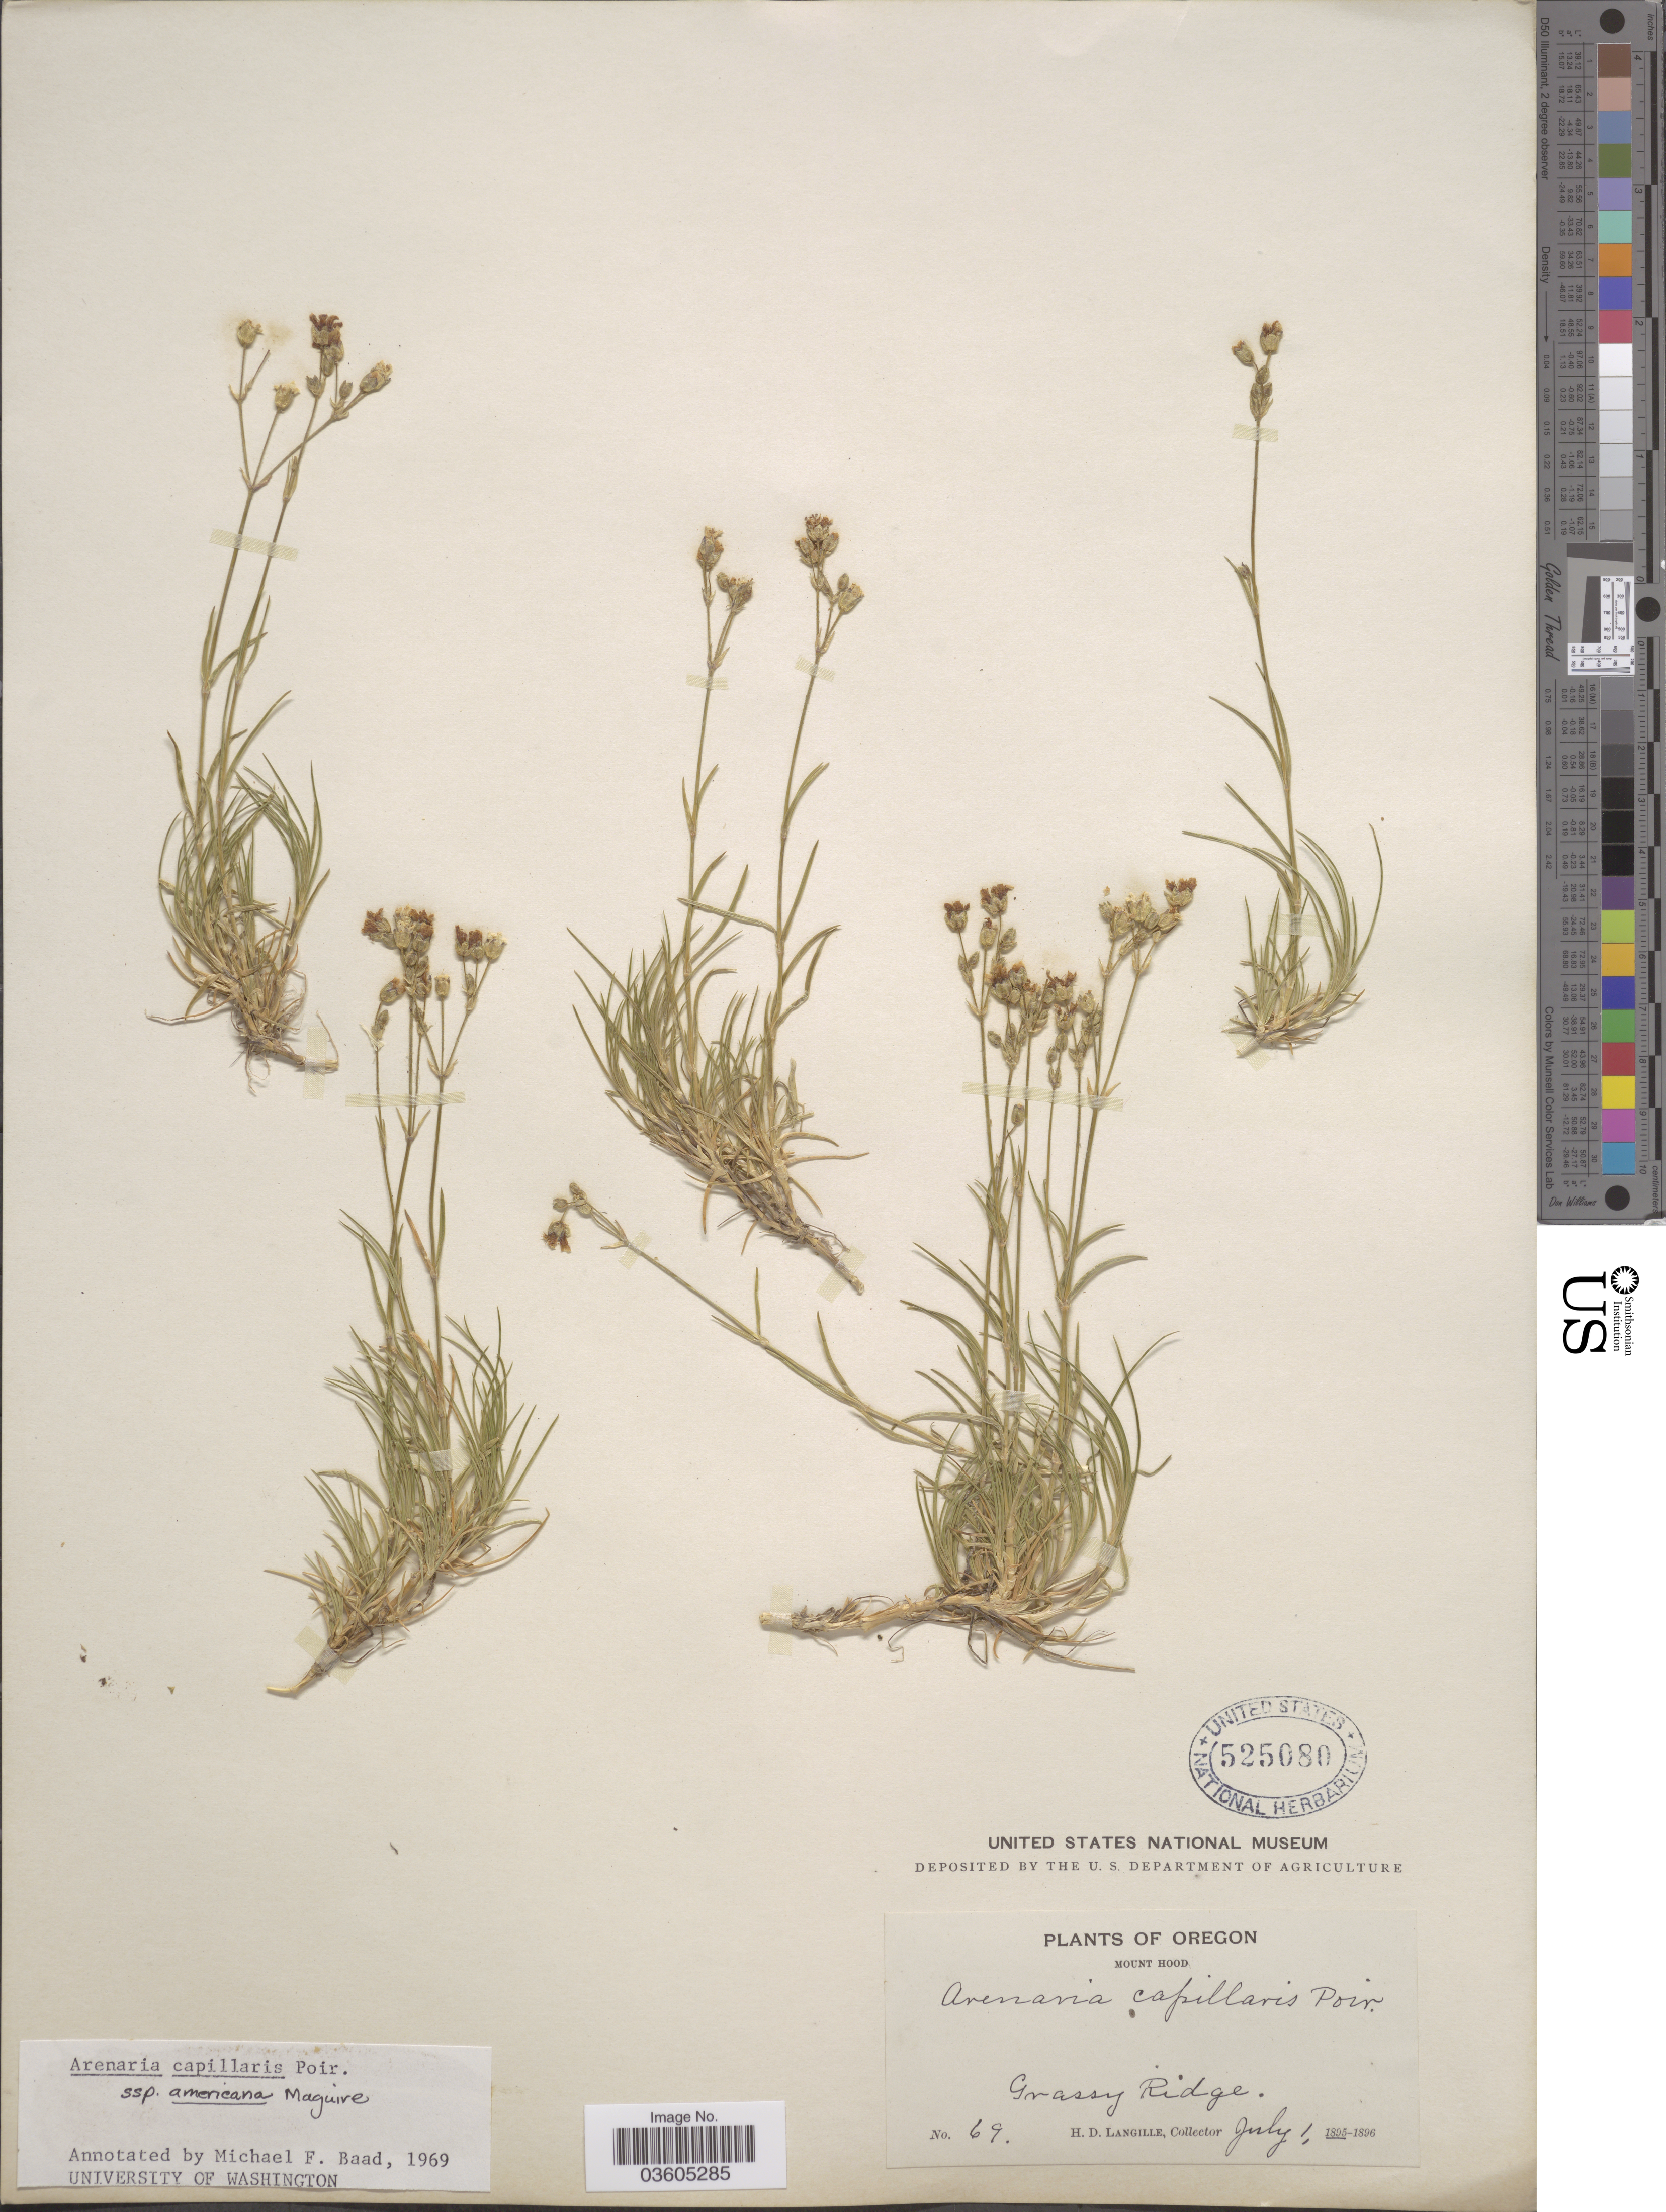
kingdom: Plantae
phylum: Tracheophyta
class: Magnoliopsida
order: Caryophyllales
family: Caryophyllaceae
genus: Eremogone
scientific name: Eremogone capillaris var. americana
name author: (Maguire) R.L. Hartm. & Rabeler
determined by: U.S. National Herbarium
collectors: H. Langille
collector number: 69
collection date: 1895-07-01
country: United States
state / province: Oregon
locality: Mount Hood. Grassy Ridge.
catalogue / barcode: US 525080